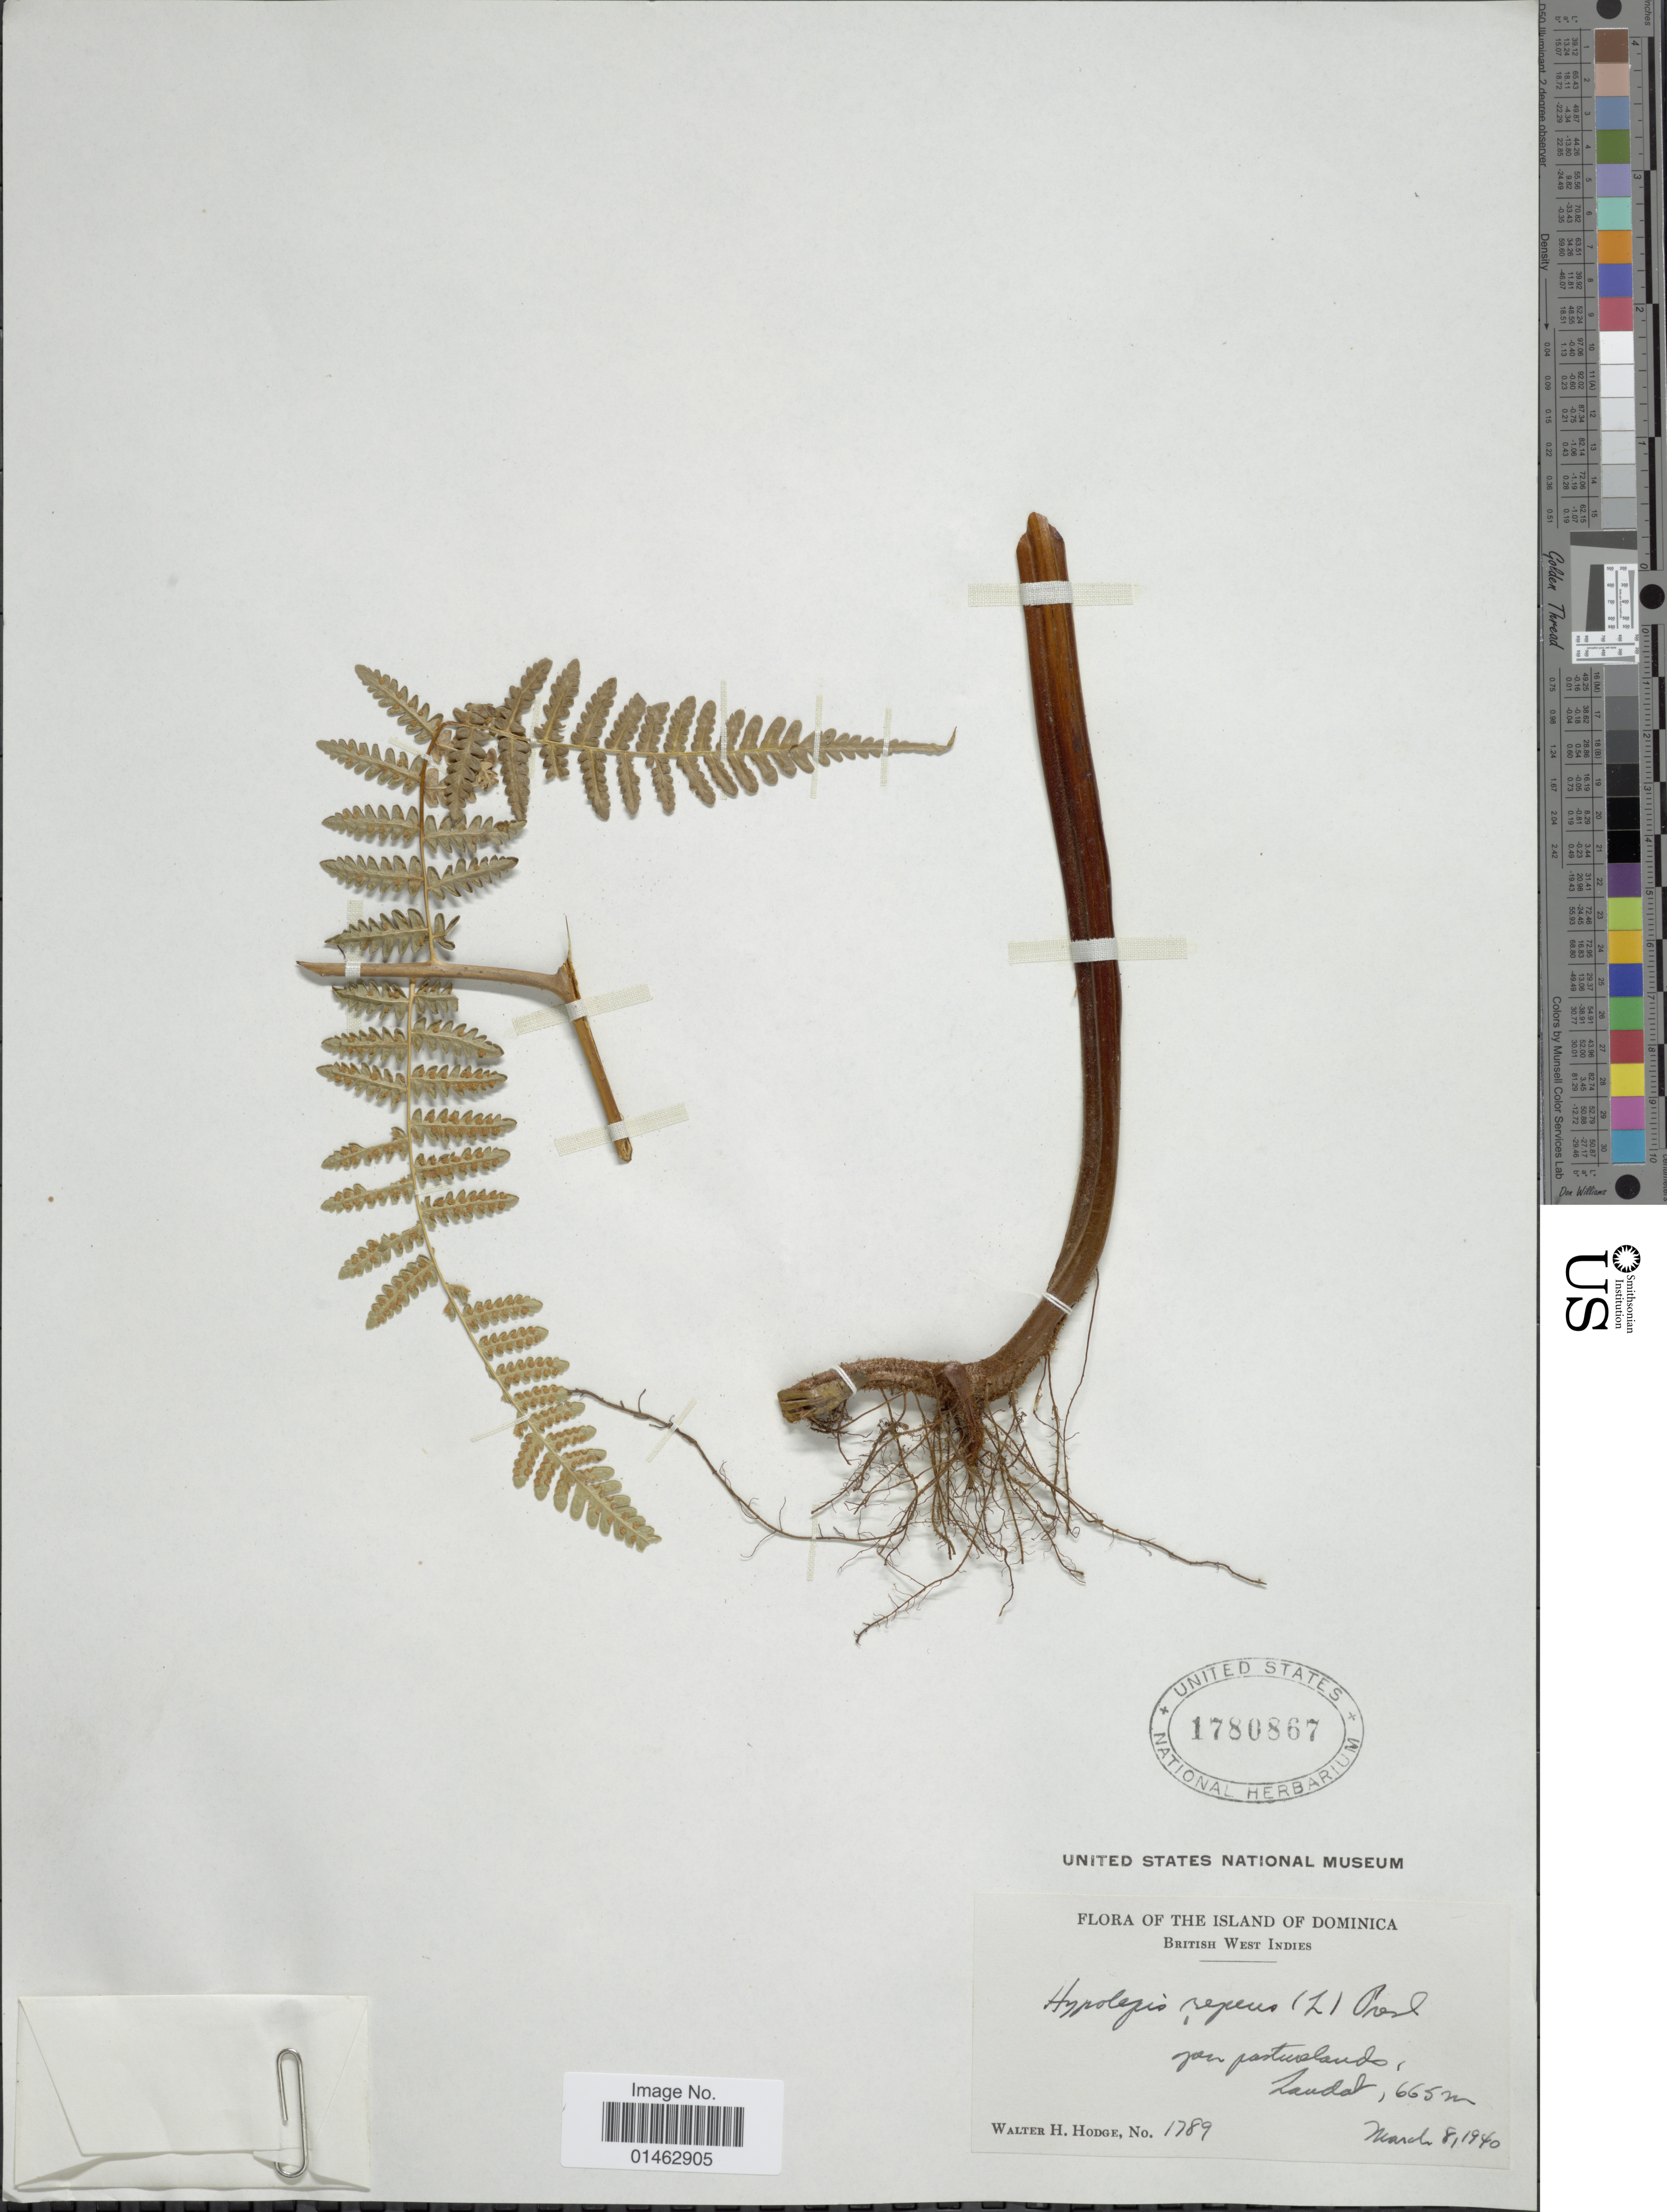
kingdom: Plantae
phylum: Tracheophyta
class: Polypodiopsida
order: Polypodiales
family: Dennstaedtiaceae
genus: Hypolepis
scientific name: Hypolepis repens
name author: (L.) C. Presl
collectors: W. Hodge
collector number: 1789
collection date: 1940-03-08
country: Dominica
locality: The islands of Dominca, British West Indies, Laudat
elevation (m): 665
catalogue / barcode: US 1780867